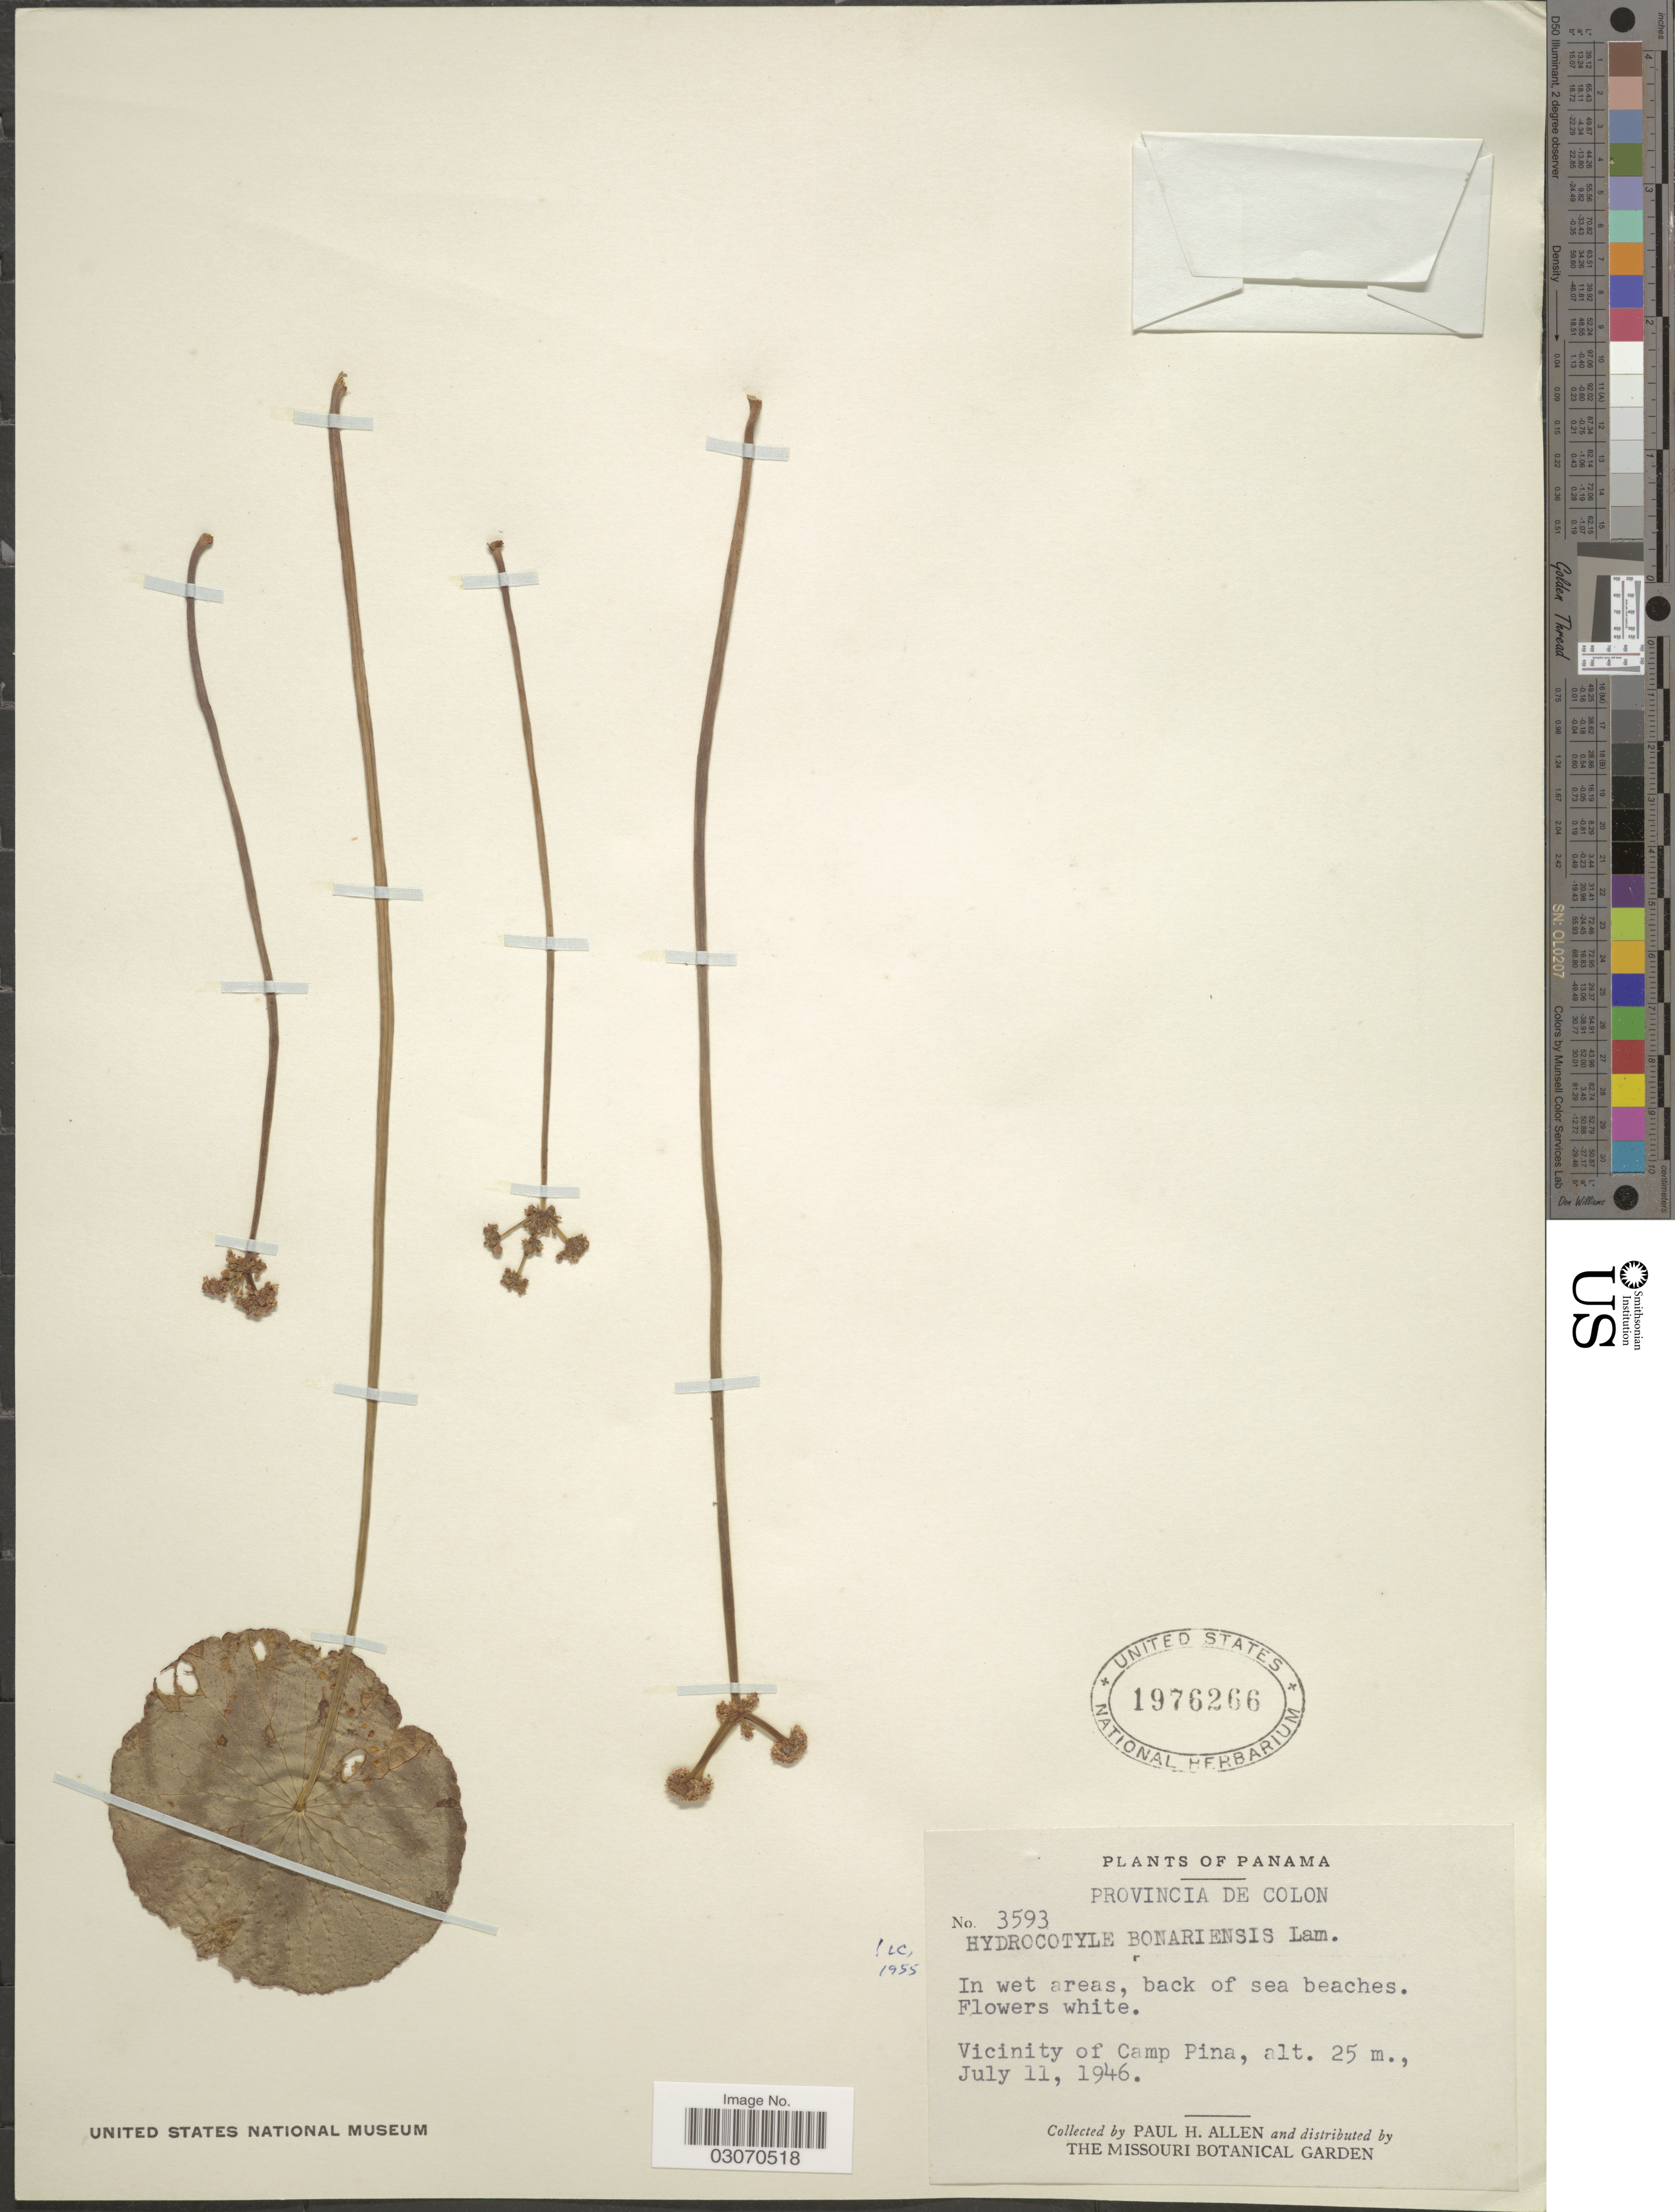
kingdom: Plantae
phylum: Tracheophyta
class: Magnoliopsida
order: Apiales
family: Araliaceae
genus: Hydrocotyle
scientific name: Hydrocotyle bonariensis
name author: Lam.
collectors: P. H. Allen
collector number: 3593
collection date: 1946-07-11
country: Panama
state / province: Colón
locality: Vicinity of Camp Pina.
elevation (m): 25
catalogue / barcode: US 1976266